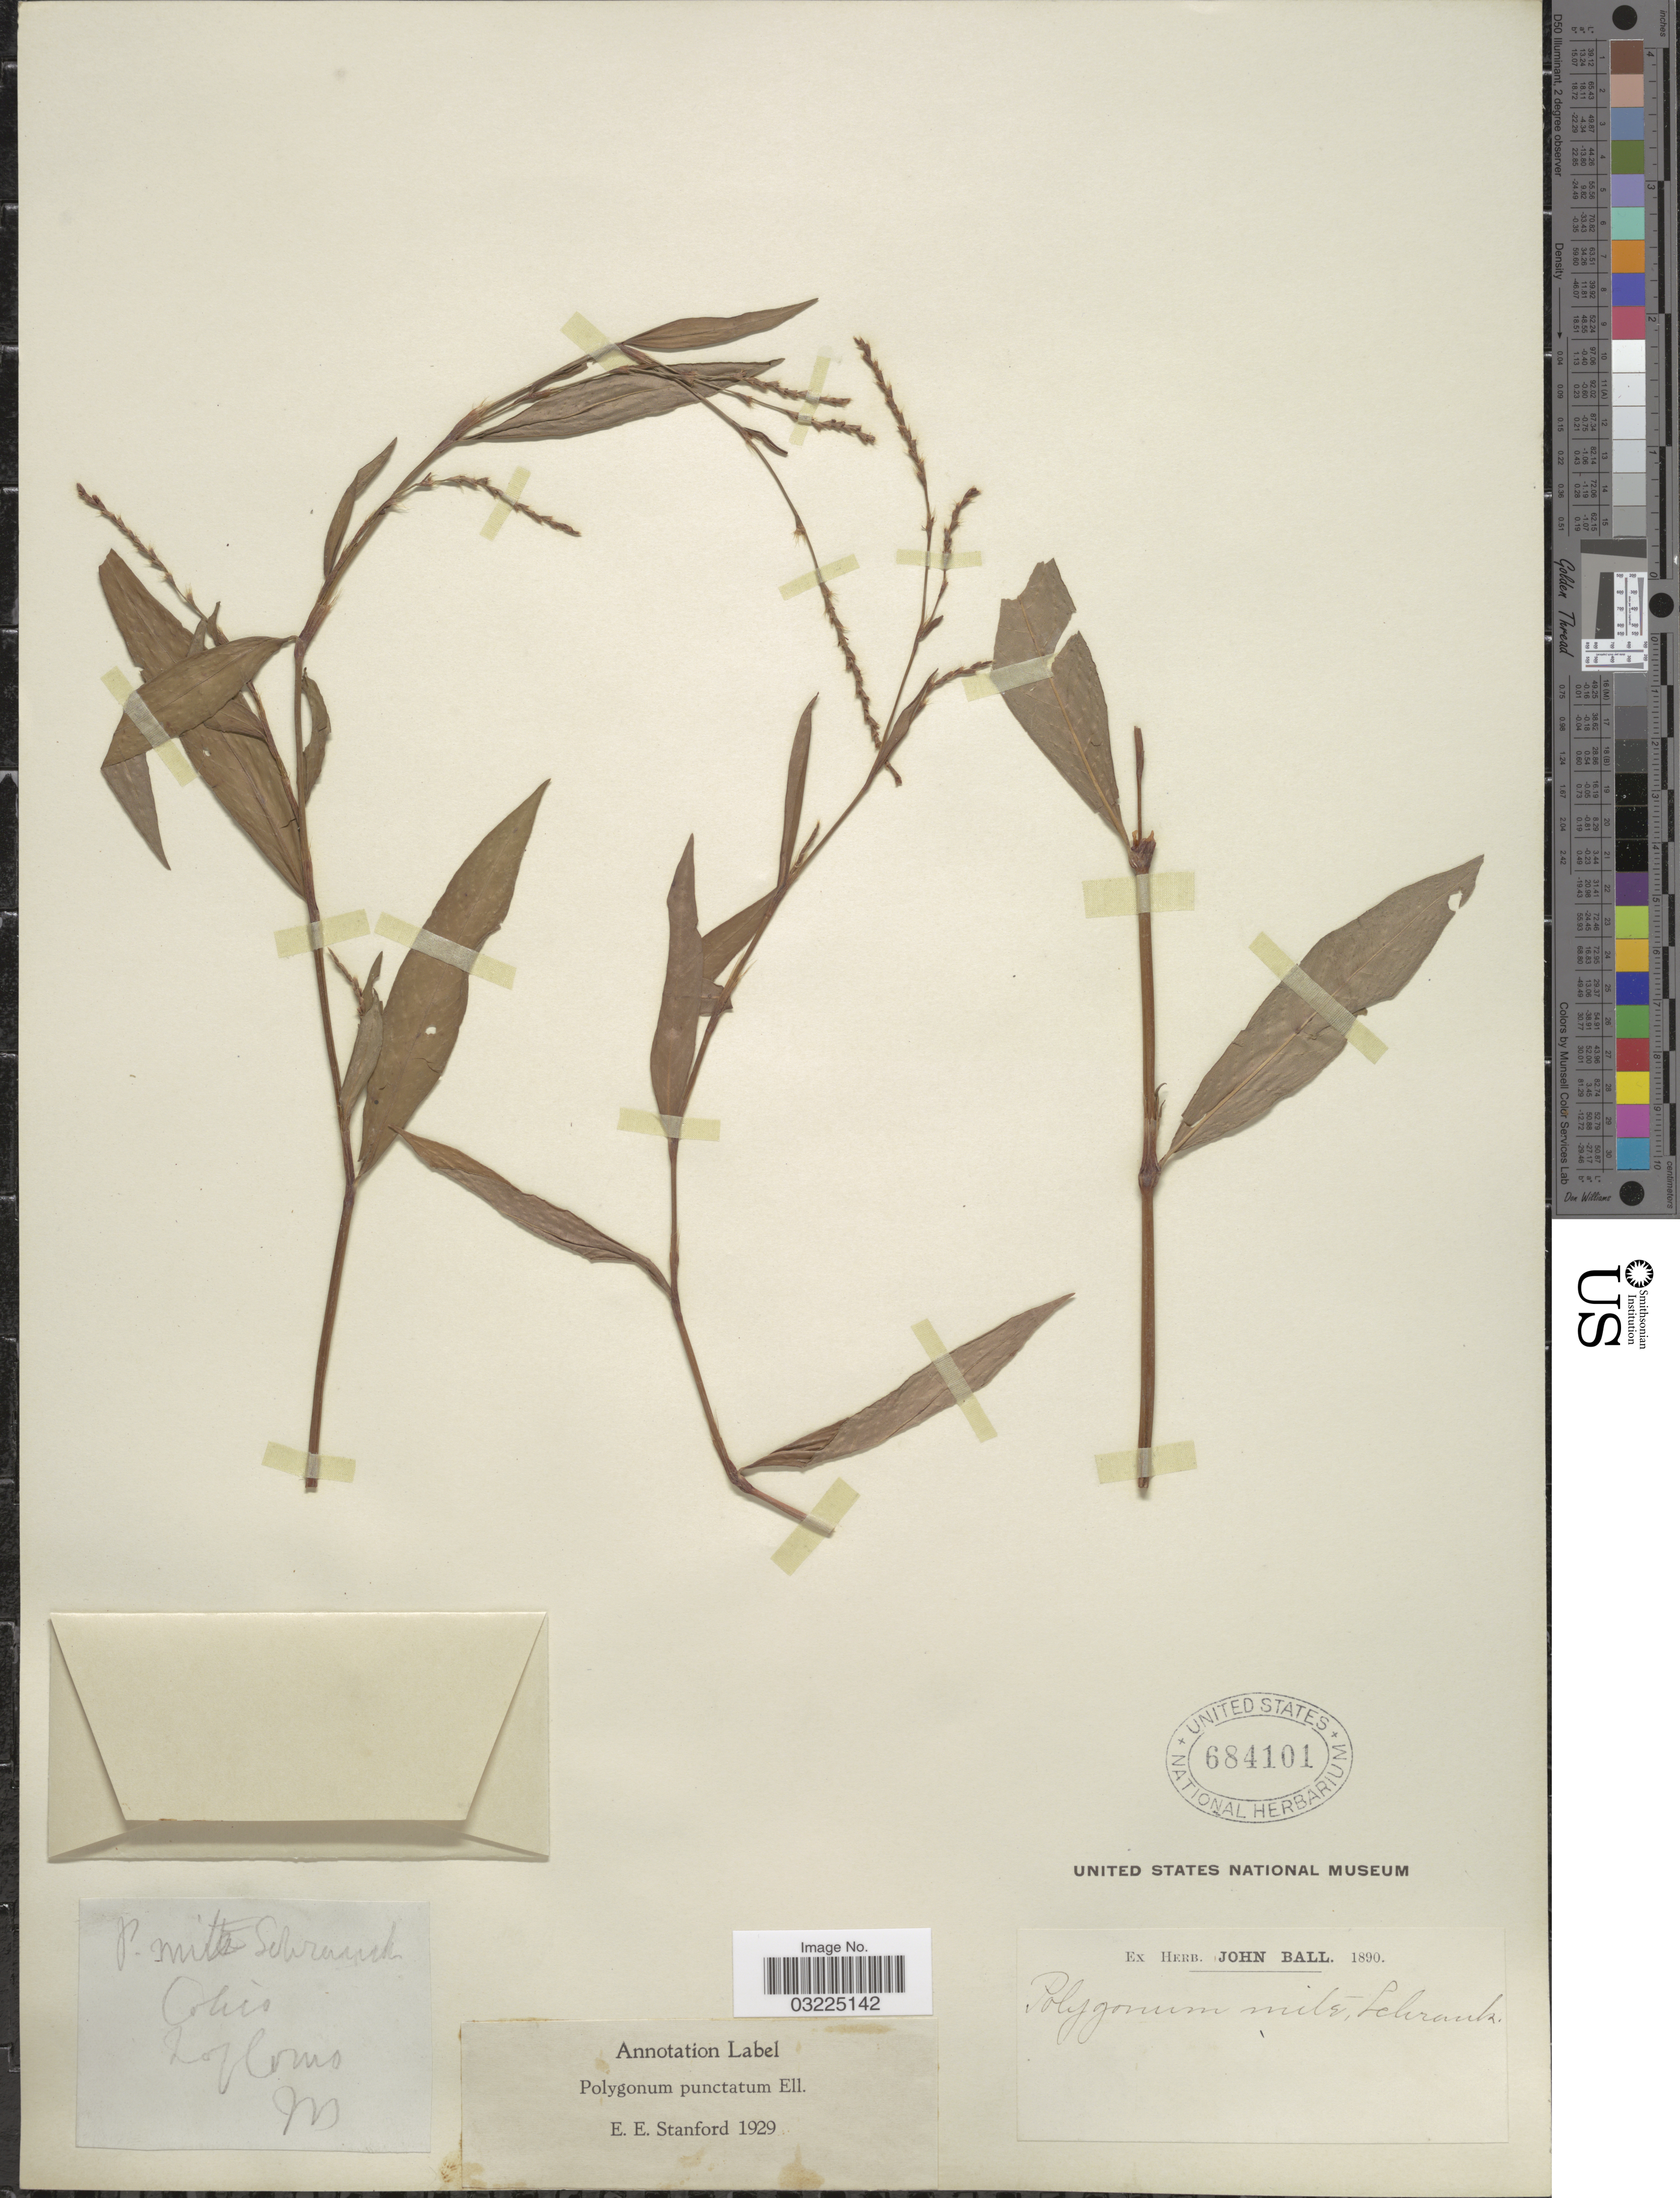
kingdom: Plantae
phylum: Tracheophyta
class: Magnoliopsida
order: Caryophyllales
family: Polygonaceae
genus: Persicaria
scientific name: Persicaria hydropiperoides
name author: (Michx.) Small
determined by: Atha, D. E.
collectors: J. Ball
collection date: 1890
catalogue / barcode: US 684101